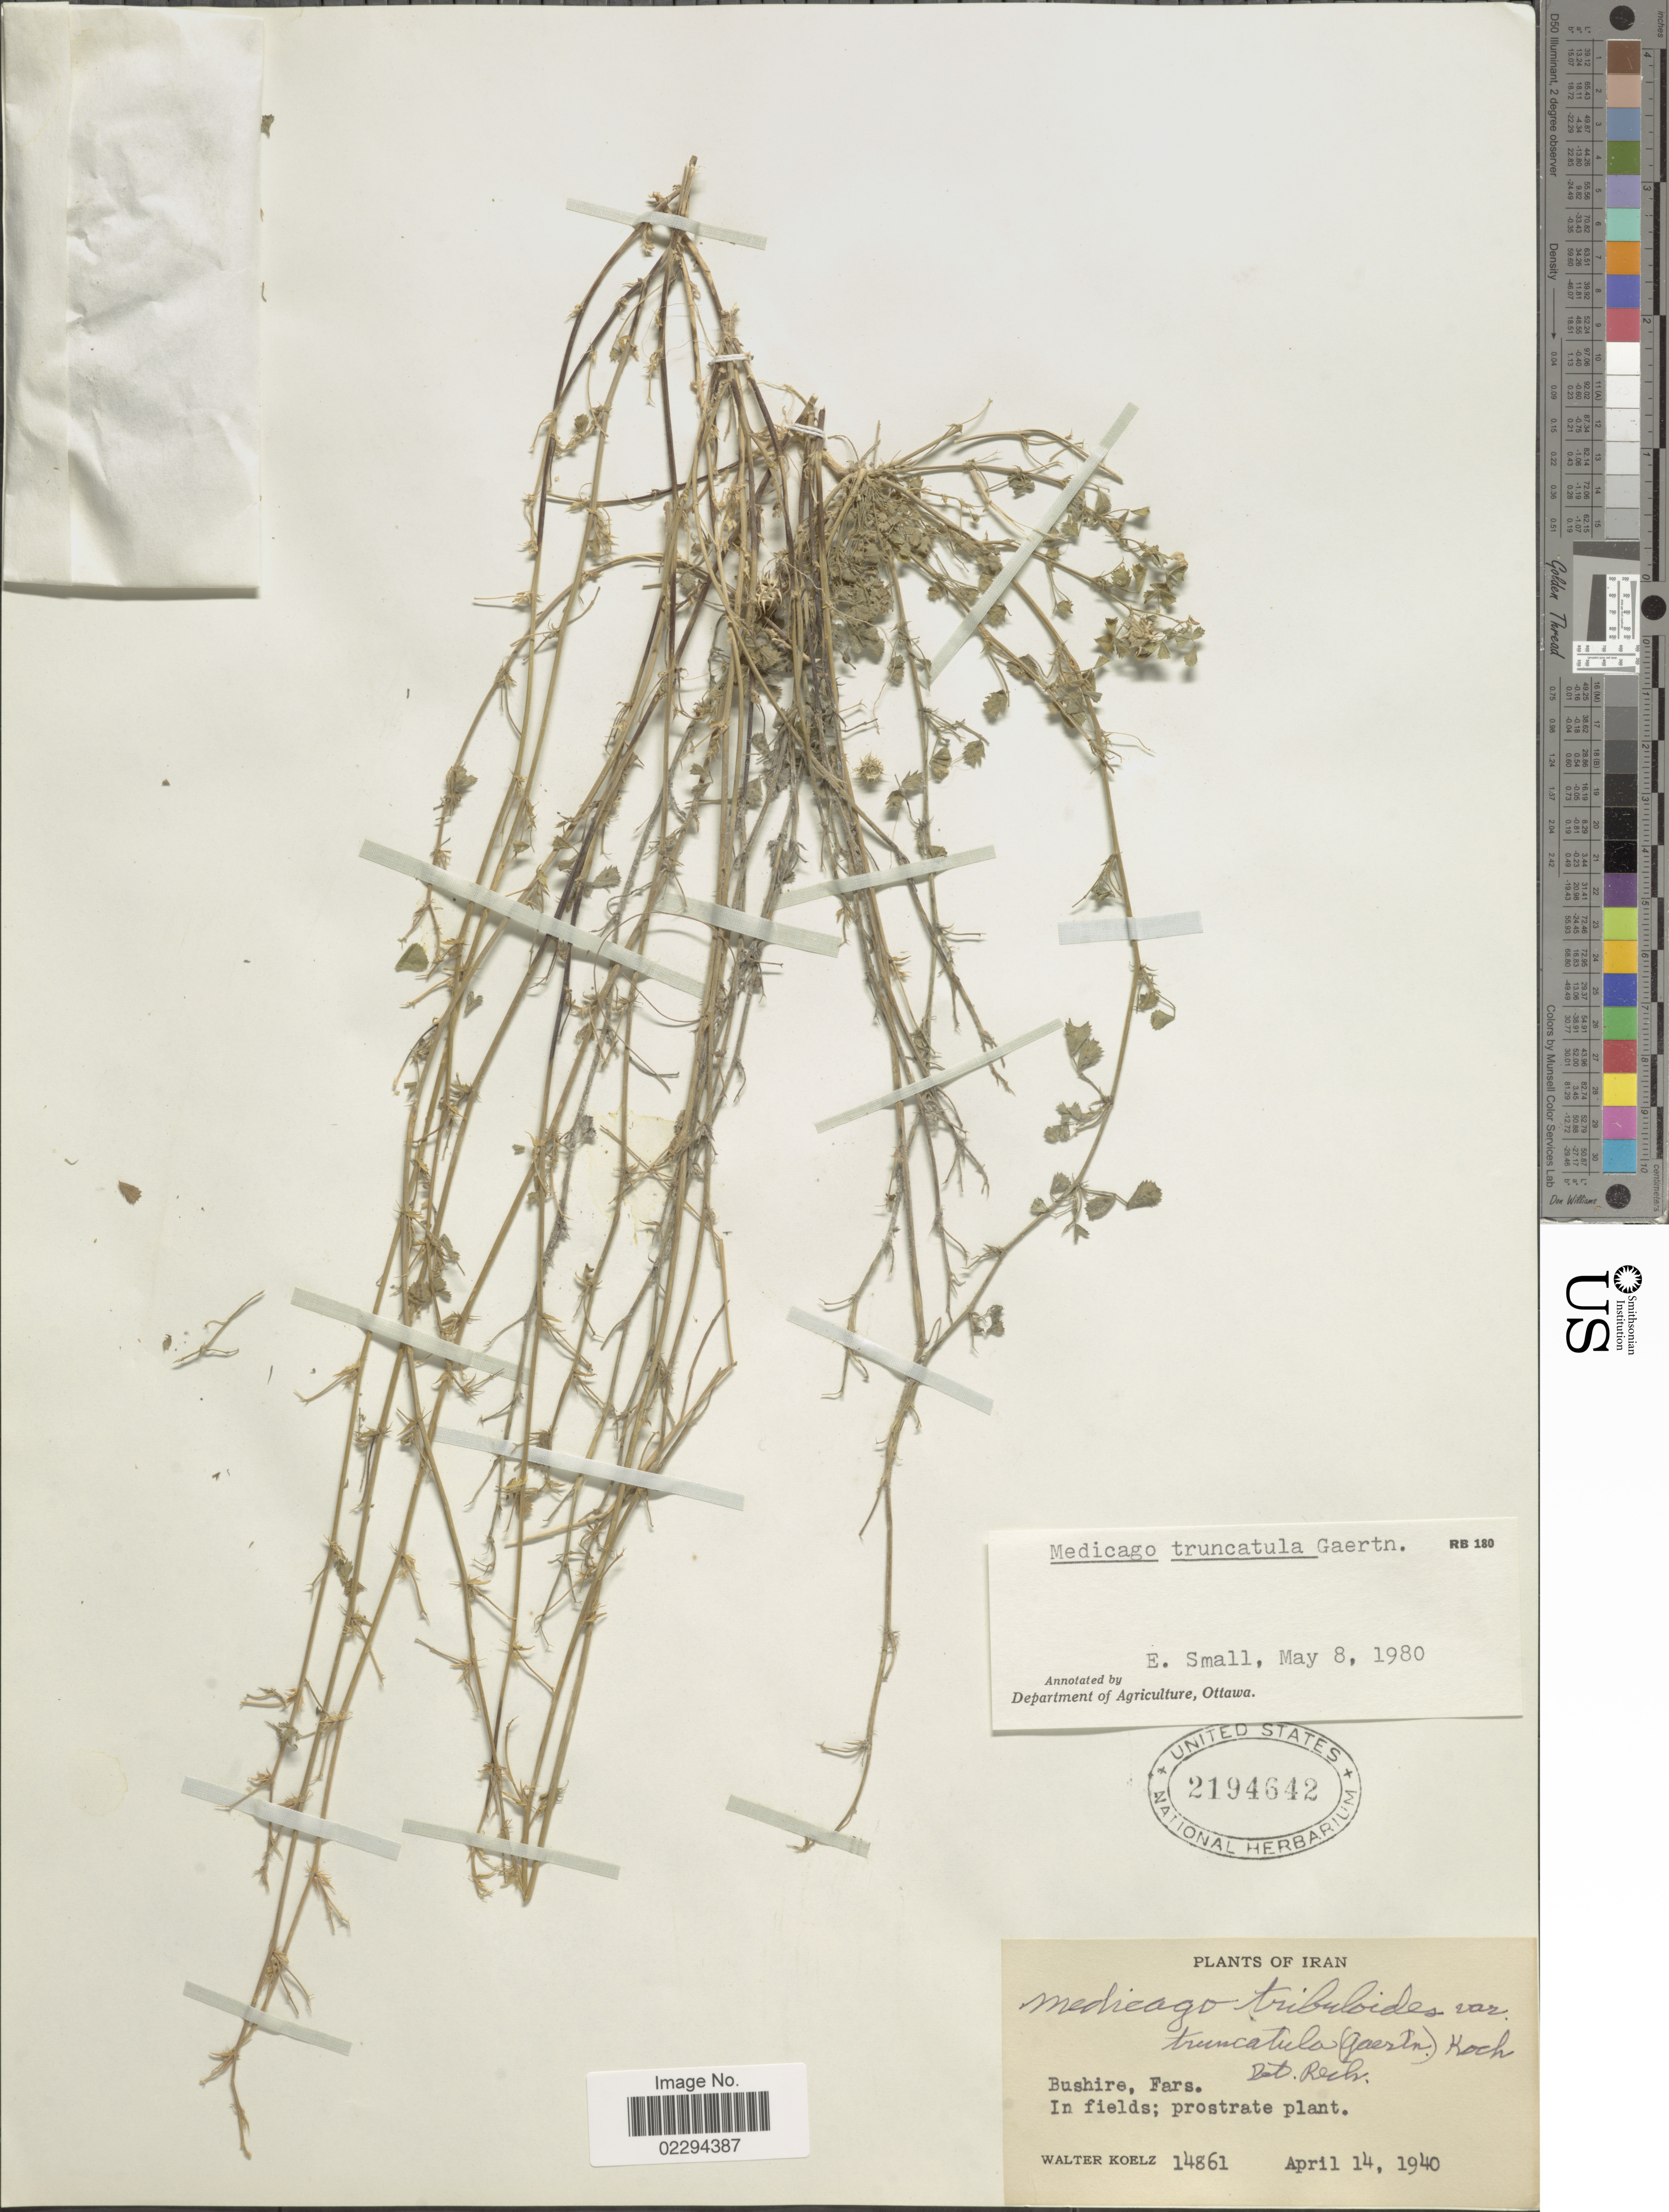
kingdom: Plantae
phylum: Tracheophyta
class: Magnoliopsida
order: Fabales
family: Fabaceae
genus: Medicago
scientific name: Medicago truncatula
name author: Gaertn.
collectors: W. N. Koelz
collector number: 14861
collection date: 1940-04-14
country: Iran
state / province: Fars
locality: Bushire, in fields.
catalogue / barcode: US 2194642